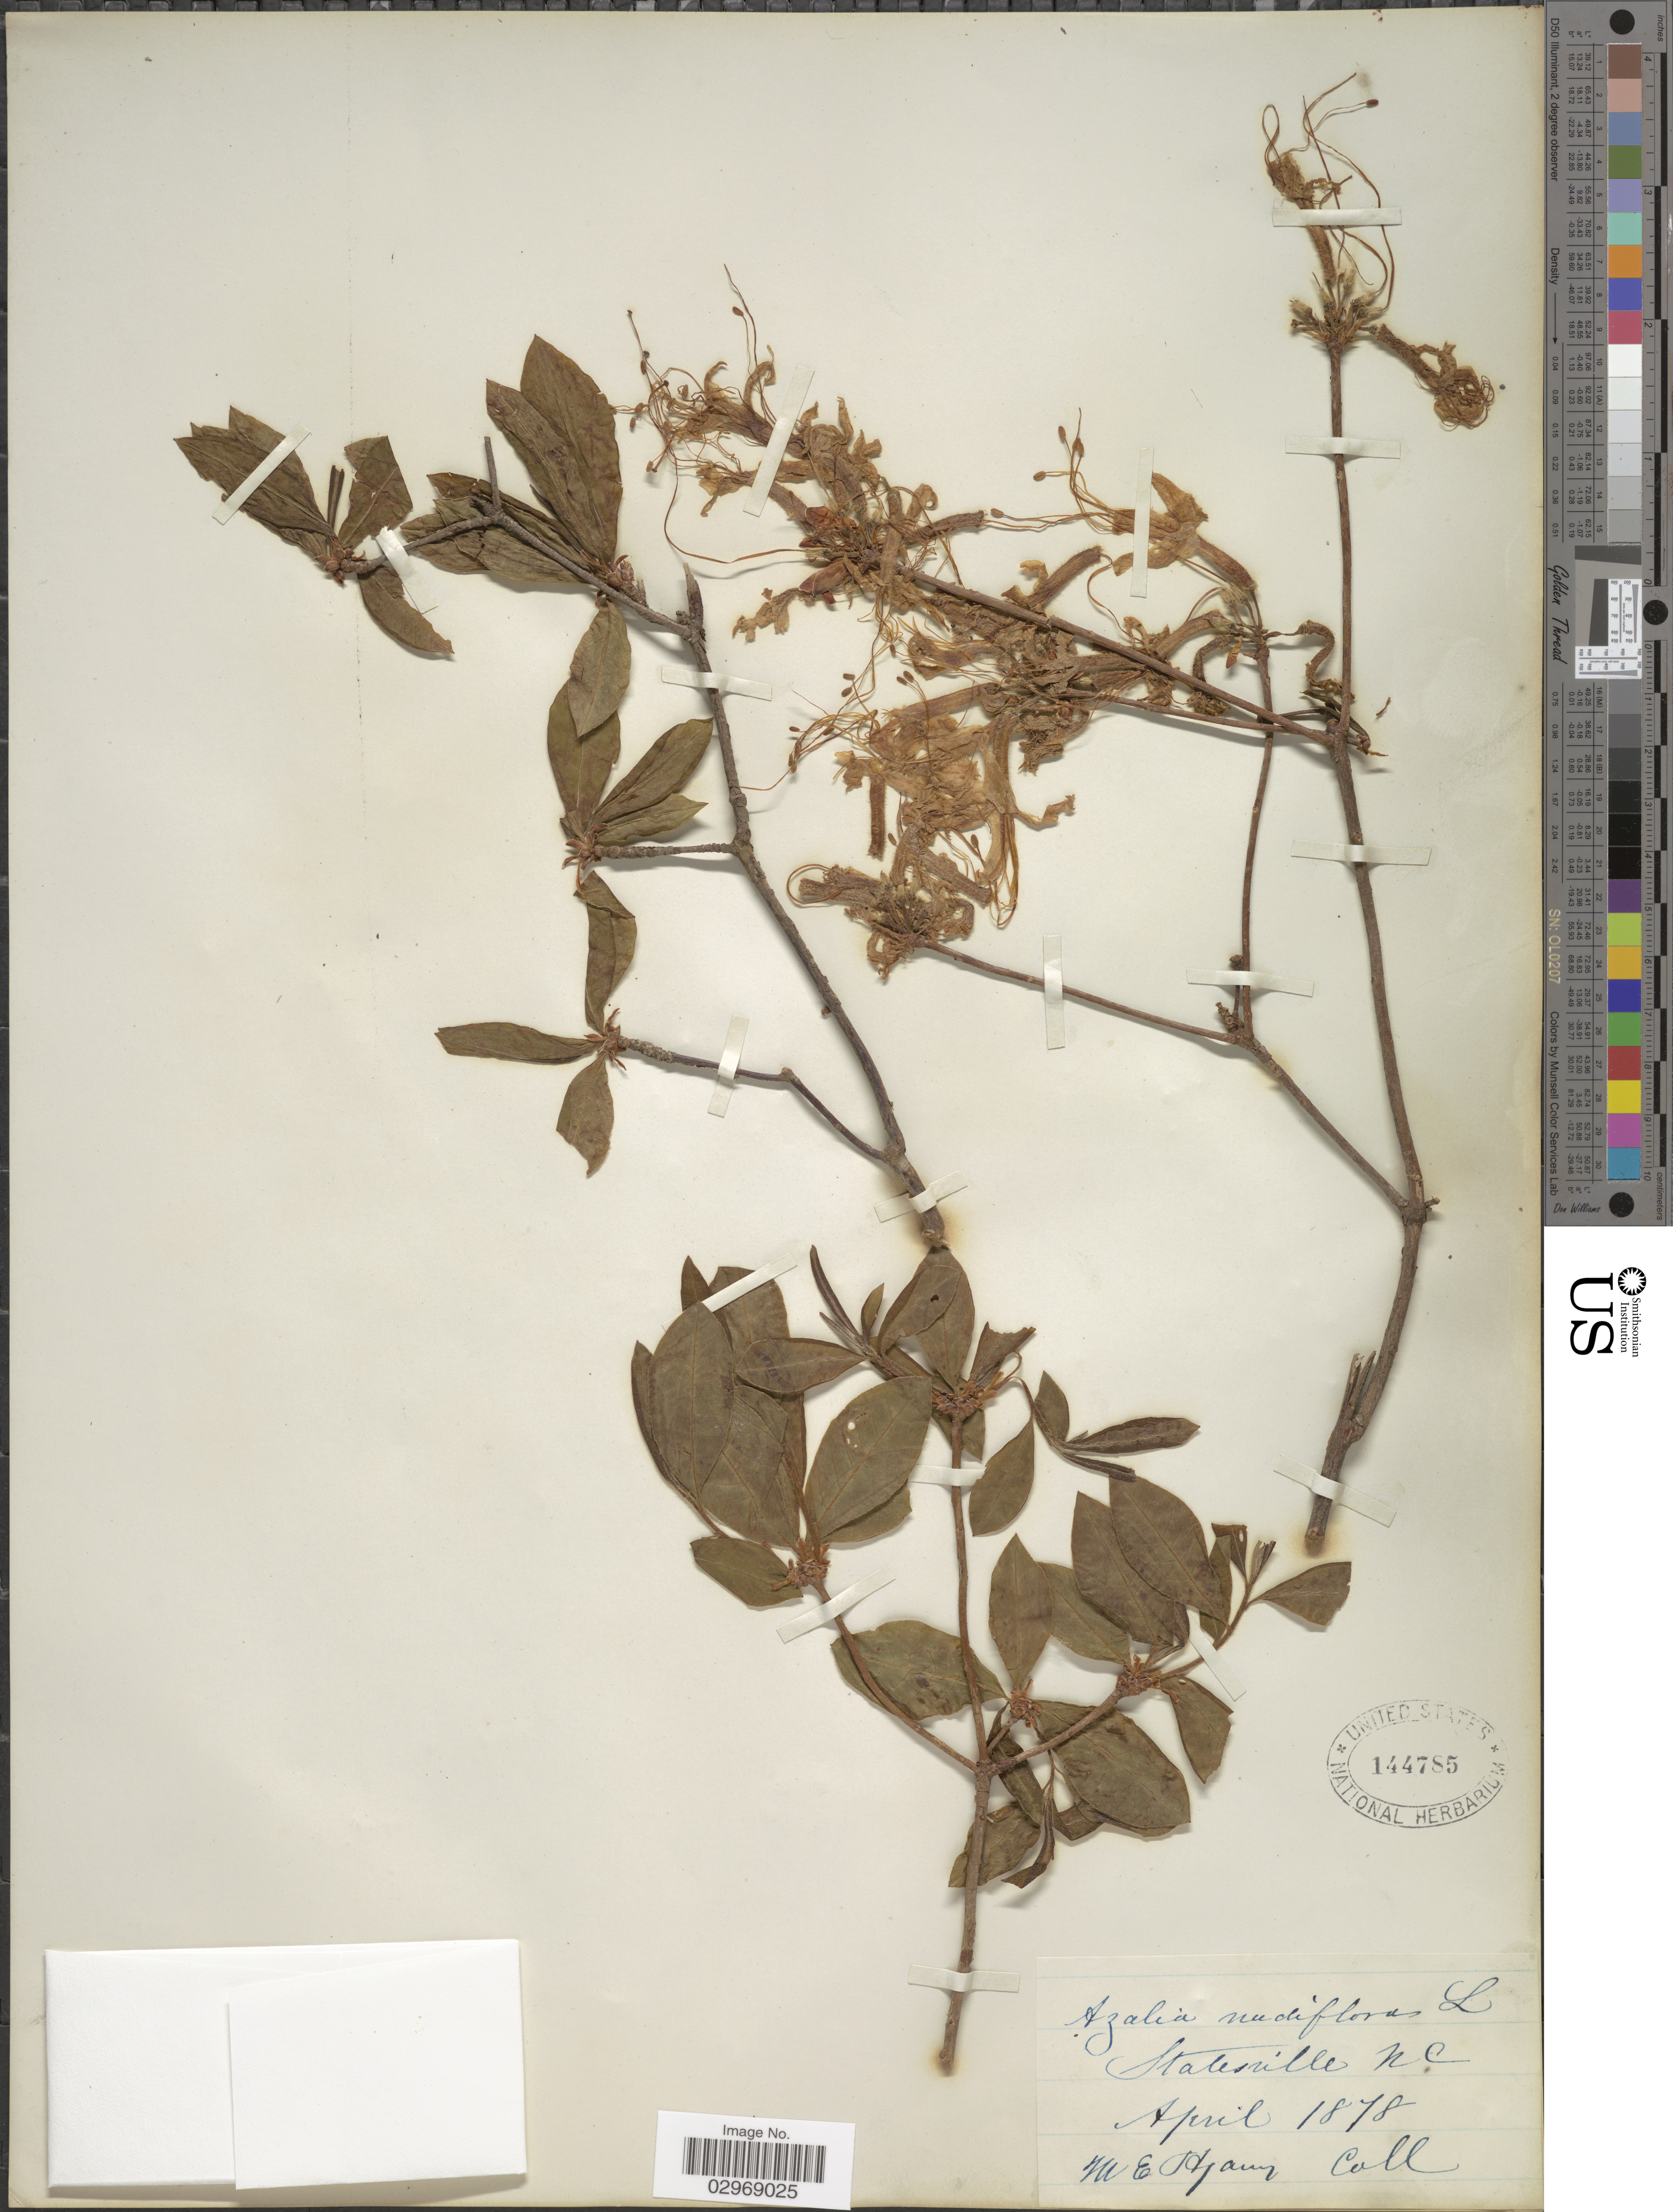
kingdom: Plantae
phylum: Tracheophyta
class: Magnoliopsida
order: Ericales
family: Ericaceae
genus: Rhododendron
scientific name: Rhododendron nudiflorum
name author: Torr.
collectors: M. E. Hyams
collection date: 1878-04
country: United States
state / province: North Carolina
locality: Statesville.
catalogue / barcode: US 144785